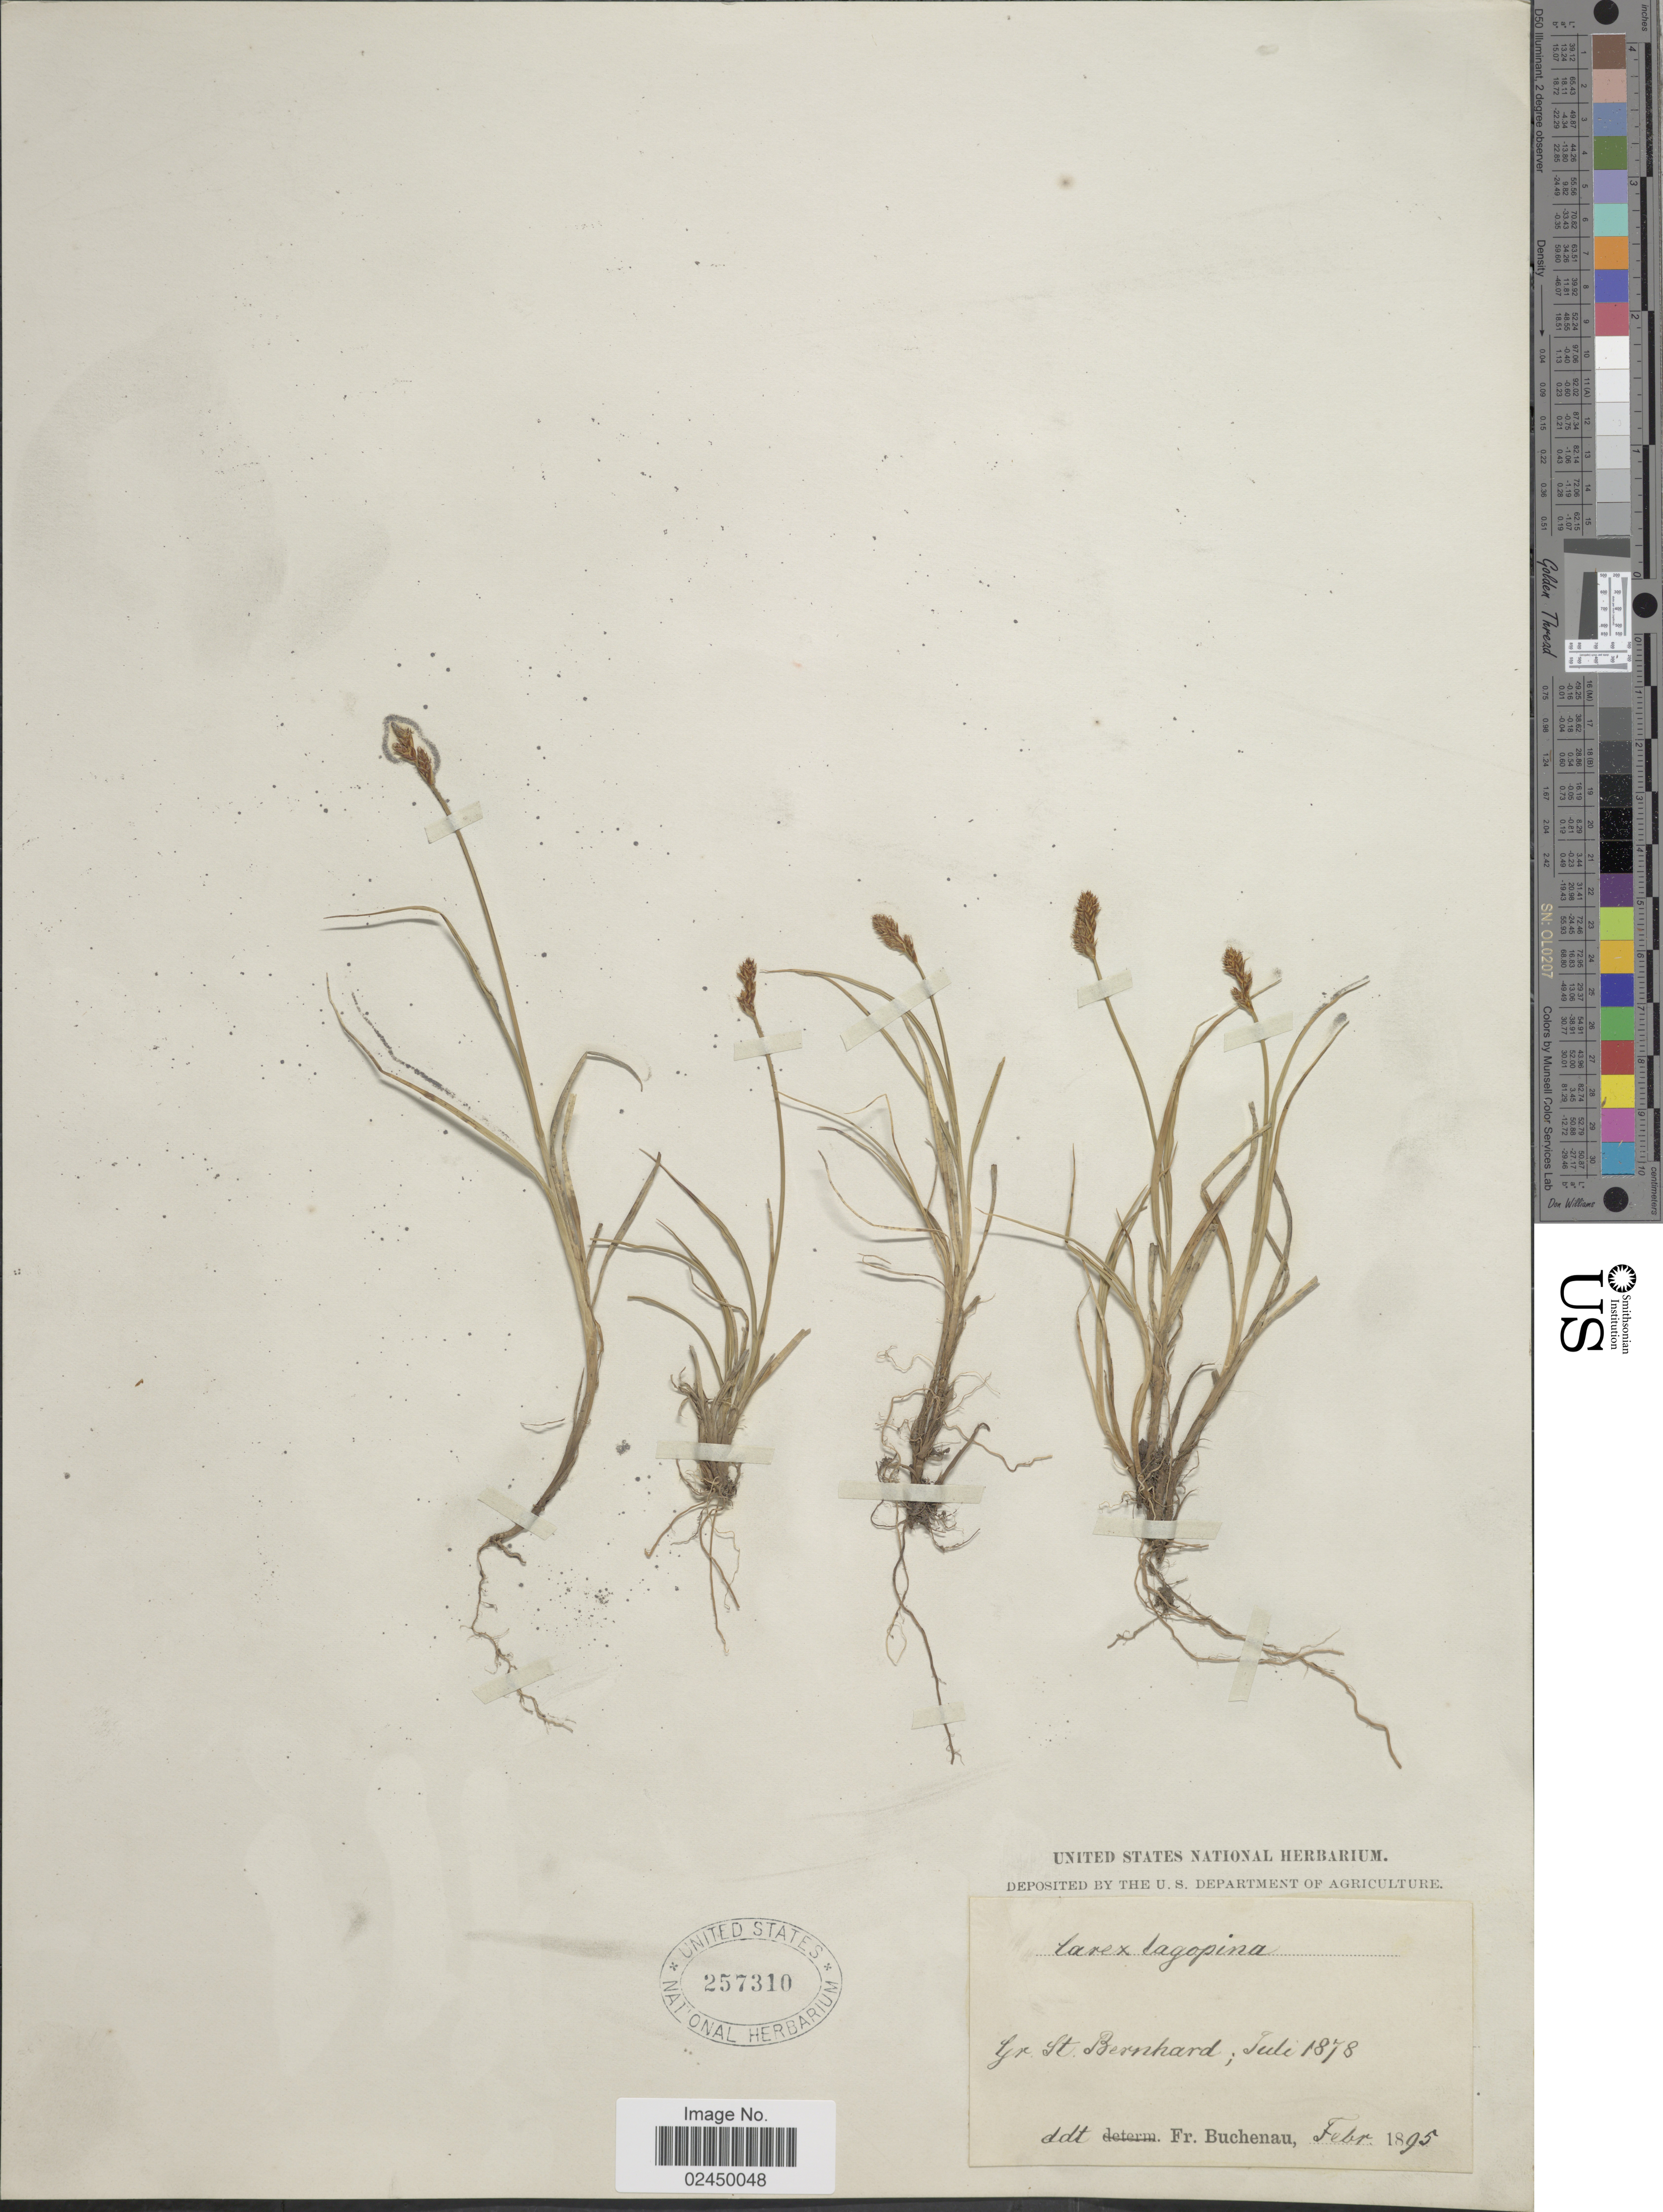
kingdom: Plantae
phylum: Tracheophyta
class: Liliopsida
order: Poales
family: Cyperaceae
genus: Carex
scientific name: Carex lachenalii subsp. lachenalii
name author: Schkuhr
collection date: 1878-07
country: Switzerland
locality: Gr. St. Bernhard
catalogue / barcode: US 257310